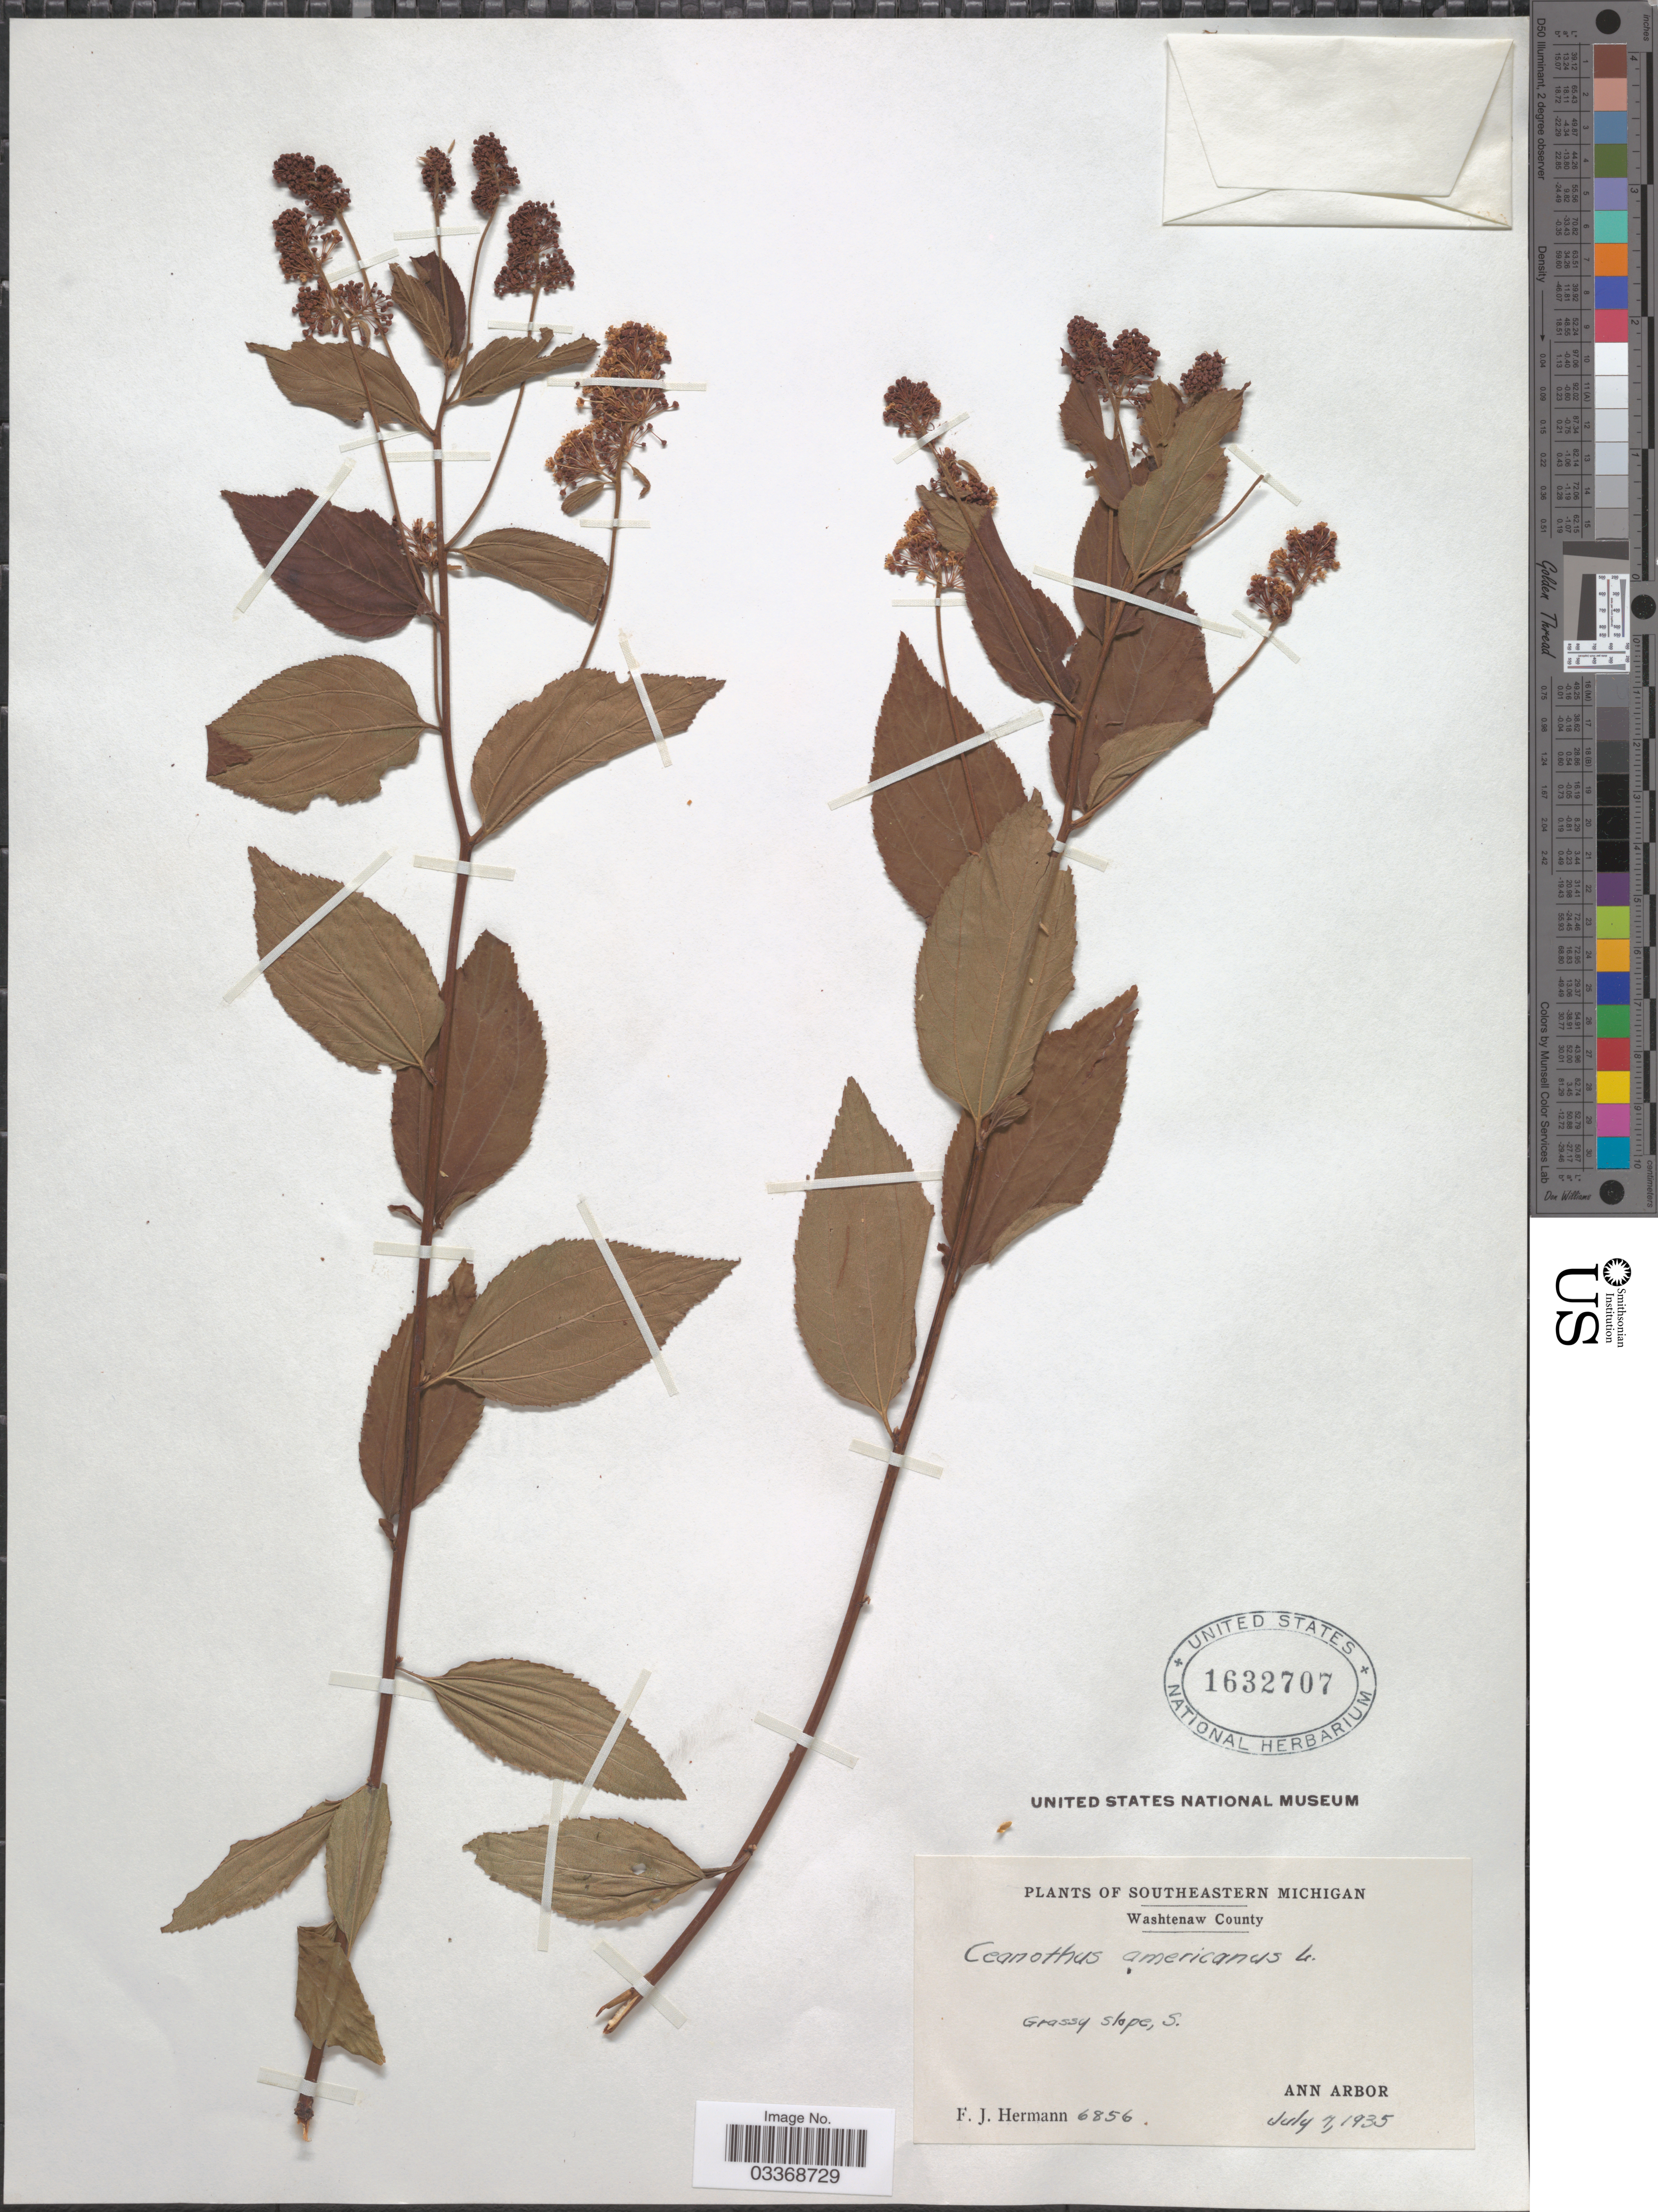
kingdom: Plantae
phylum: Tracheophyta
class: Magnoliopsida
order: Rosales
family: Rhamnaceae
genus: Ceanothus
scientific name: Ceanothus americanus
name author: L.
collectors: F. J. Hermann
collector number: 6856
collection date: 1935-07-07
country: United States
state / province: Michigan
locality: Southeastern Michigan. Washtenaw County. Grassy slope, S. Ann Arbor.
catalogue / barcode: US 1632707